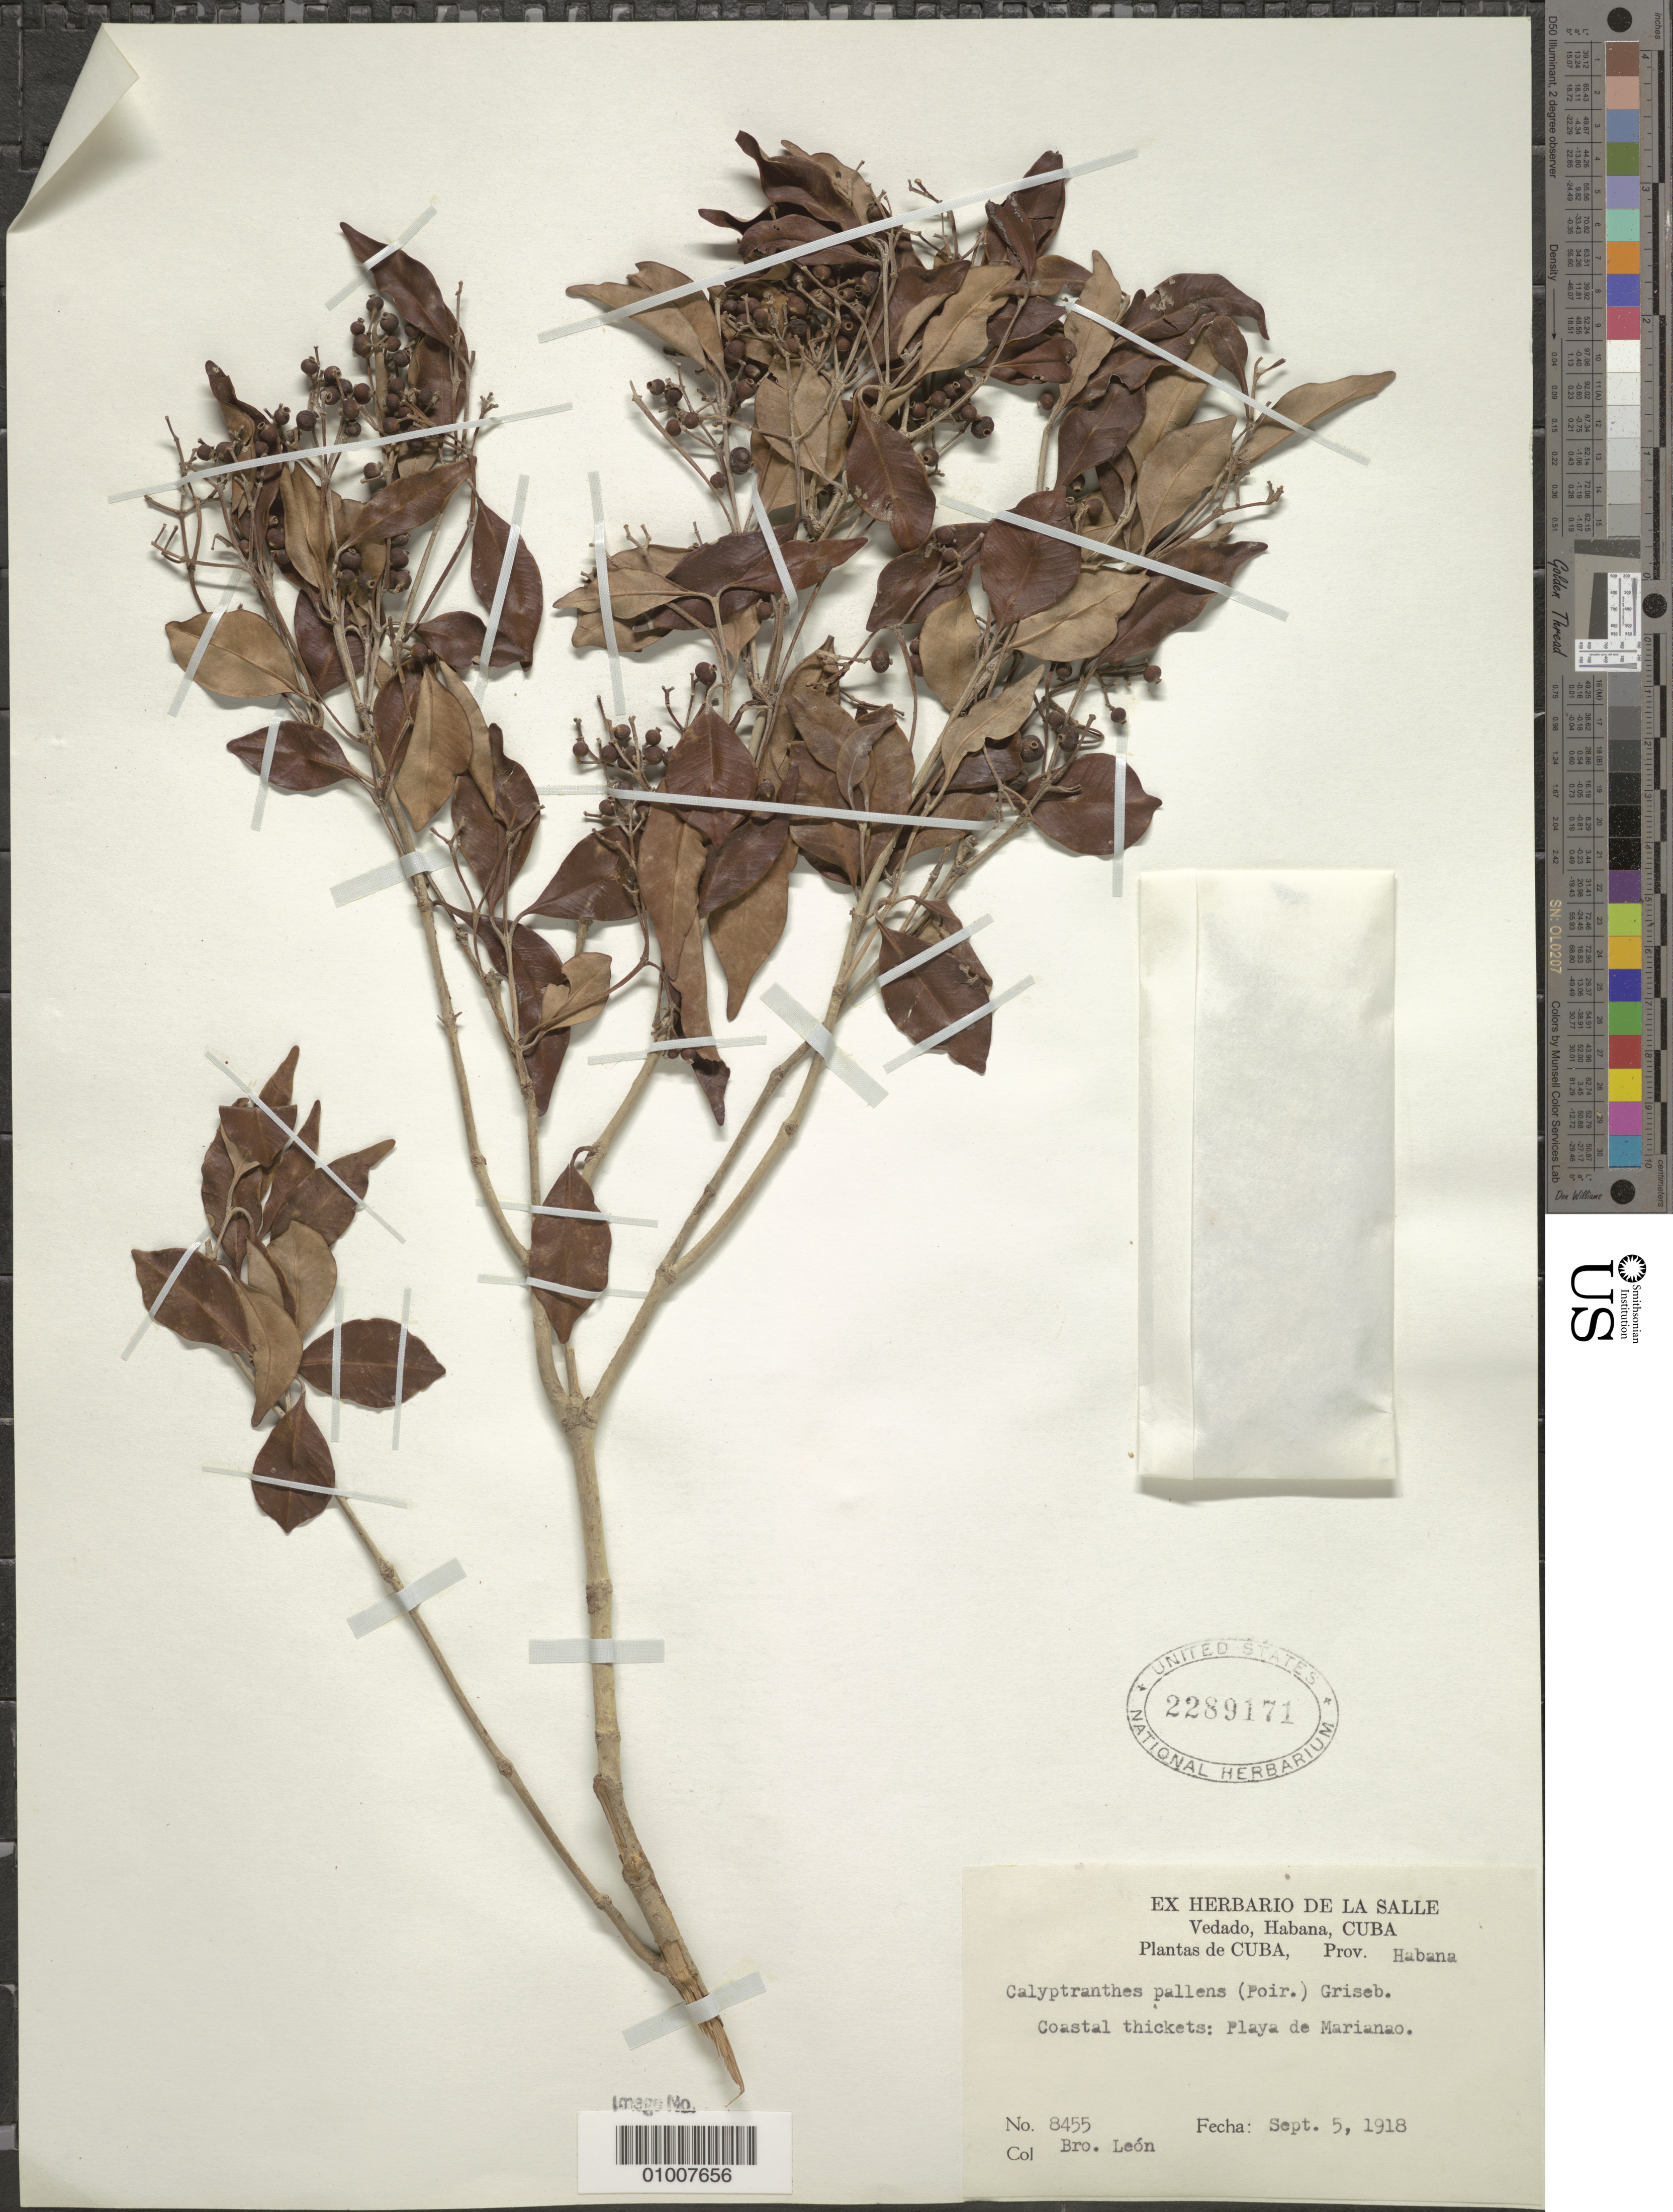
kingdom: Plantae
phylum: Tracheophyta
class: Magnoliopsida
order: Myrtales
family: Myrtaceae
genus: Myrcia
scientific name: Myrcia neopallens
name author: A.R. Lourenço & E. Lucas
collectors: Bro. León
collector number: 8455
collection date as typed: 05 Sep 1918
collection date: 1918-09-05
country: Cuba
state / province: La Habana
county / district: Municipio Playa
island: Cuba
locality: Playa de Marianao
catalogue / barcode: US 2289171